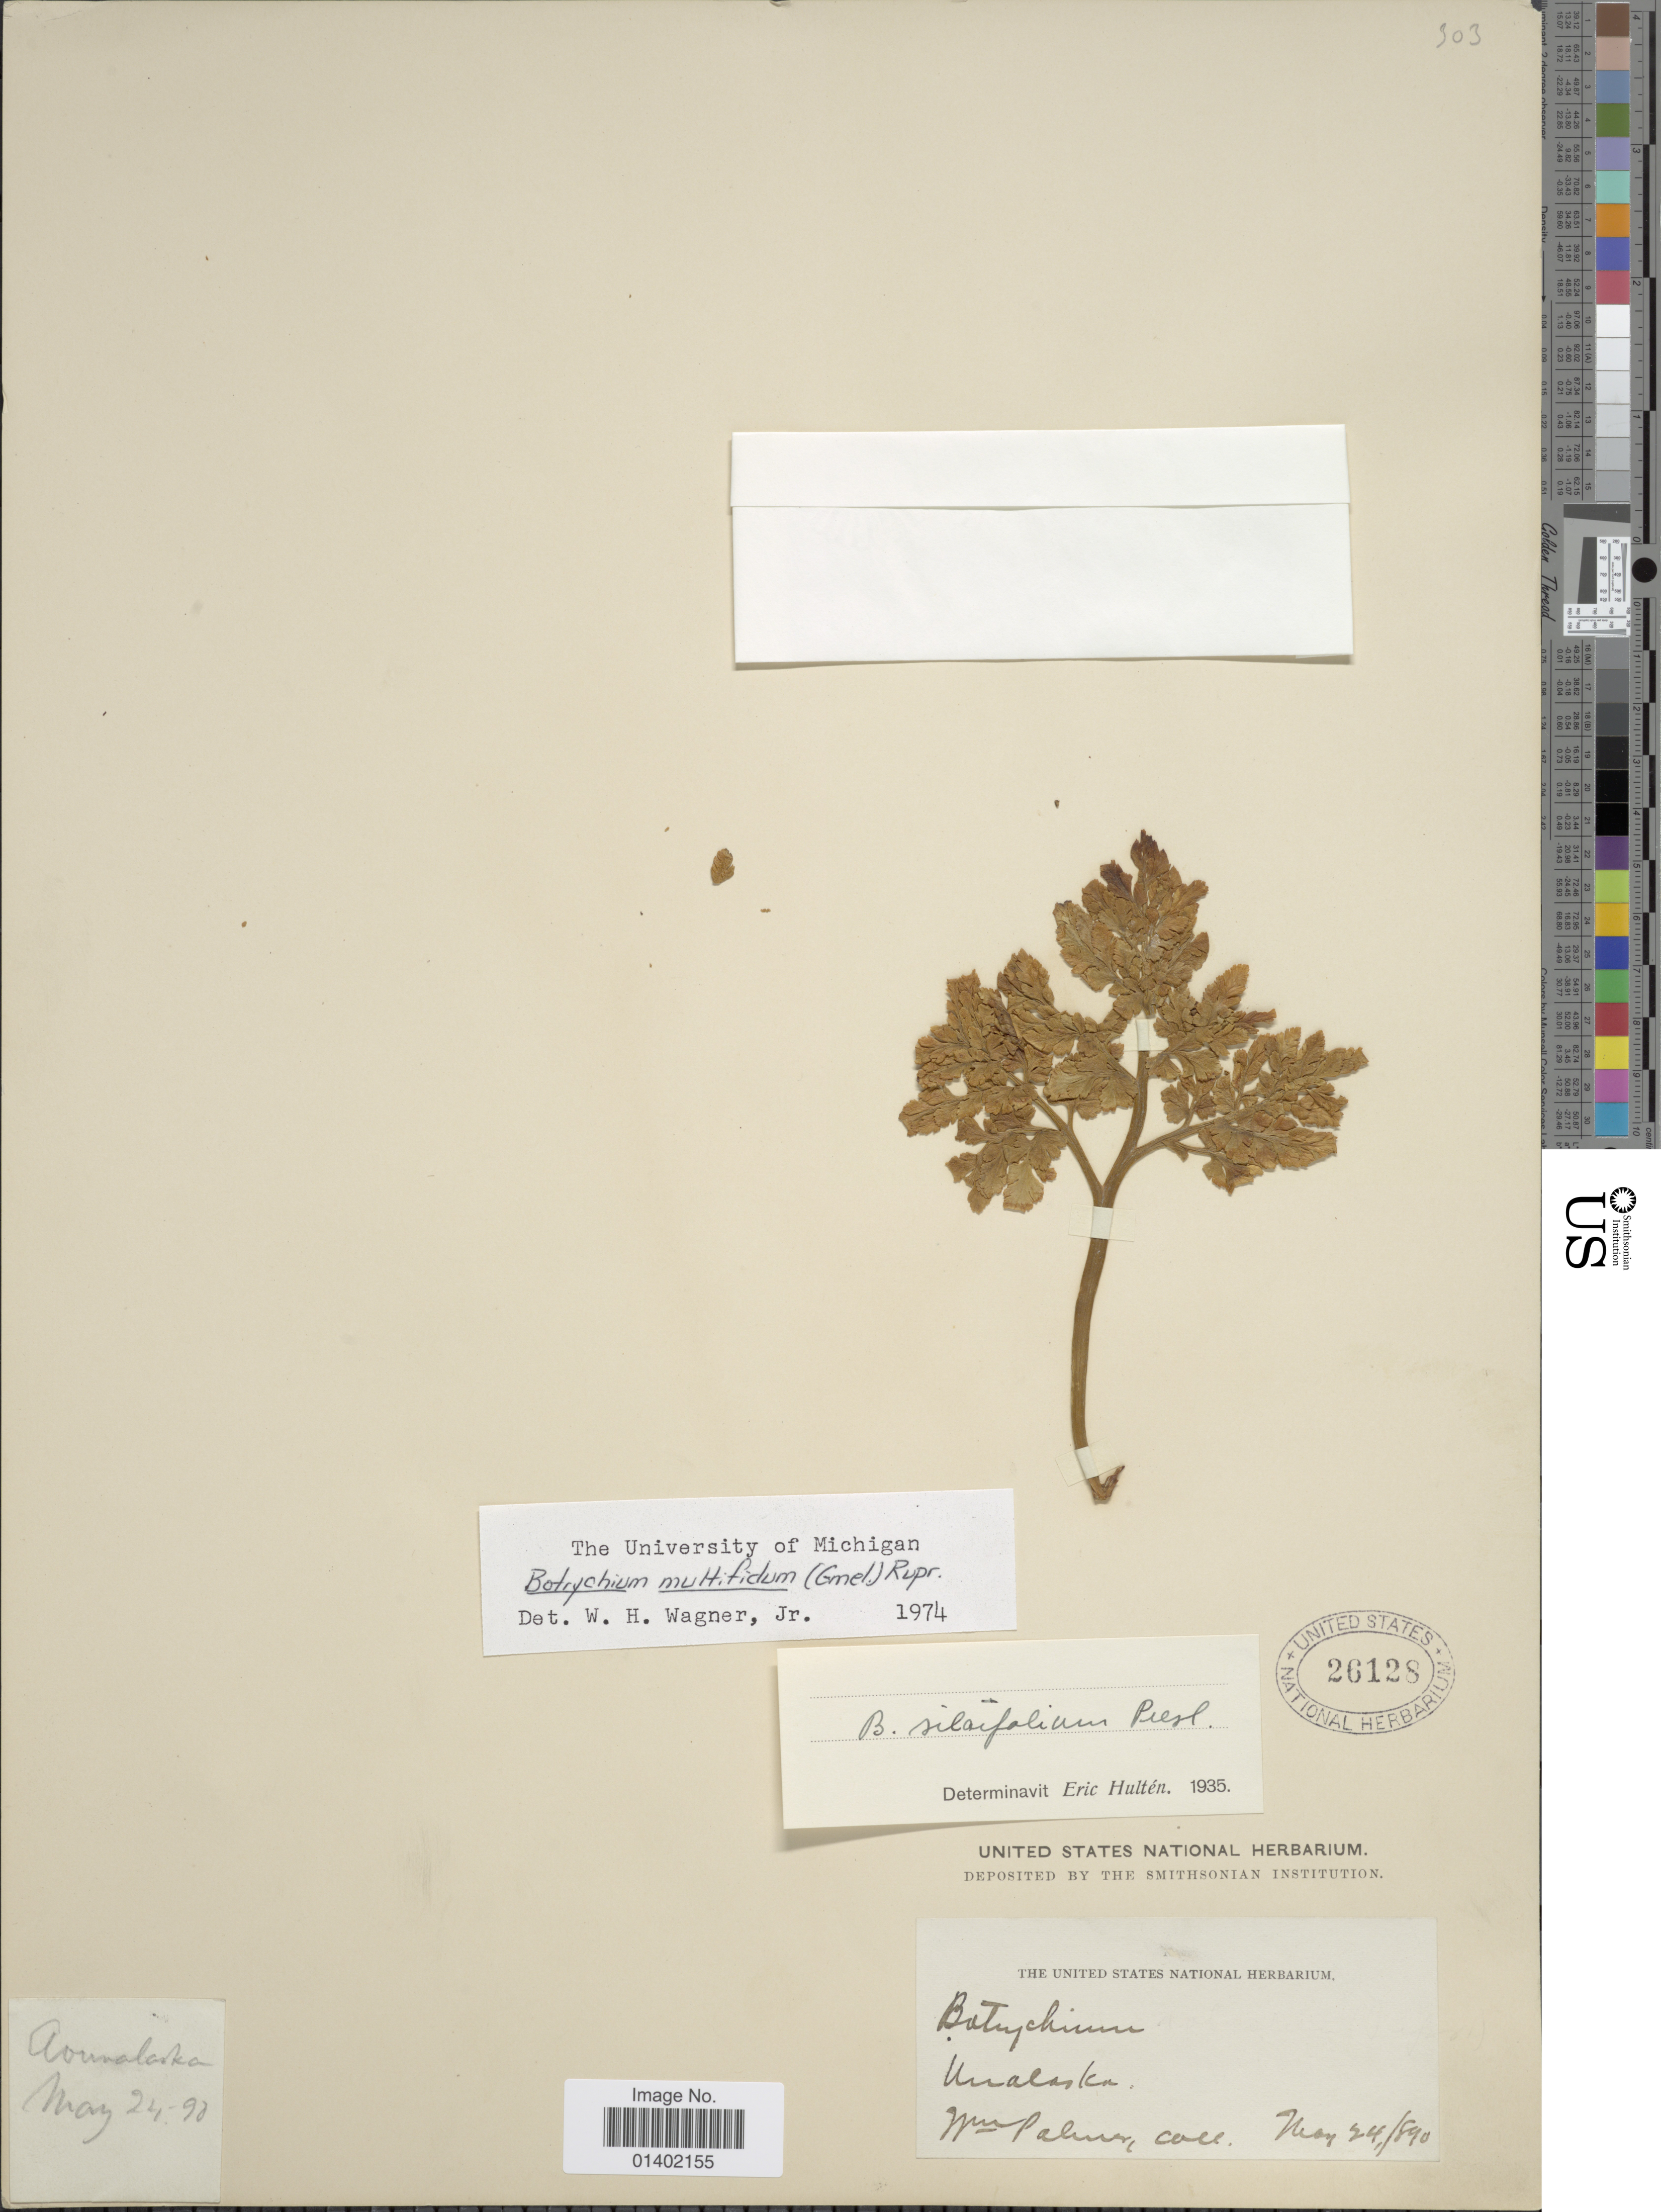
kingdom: Plantae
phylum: Tracheophyta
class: Polypodiopsida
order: Ophioglossales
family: Ophioglossaceae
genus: Botrychium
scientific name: Botrychium multifidum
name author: (J.F. Gmel.) Rupr.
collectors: W. Palmer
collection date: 1890-05-24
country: United States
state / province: Alaska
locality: Unalaska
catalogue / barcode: US 26128